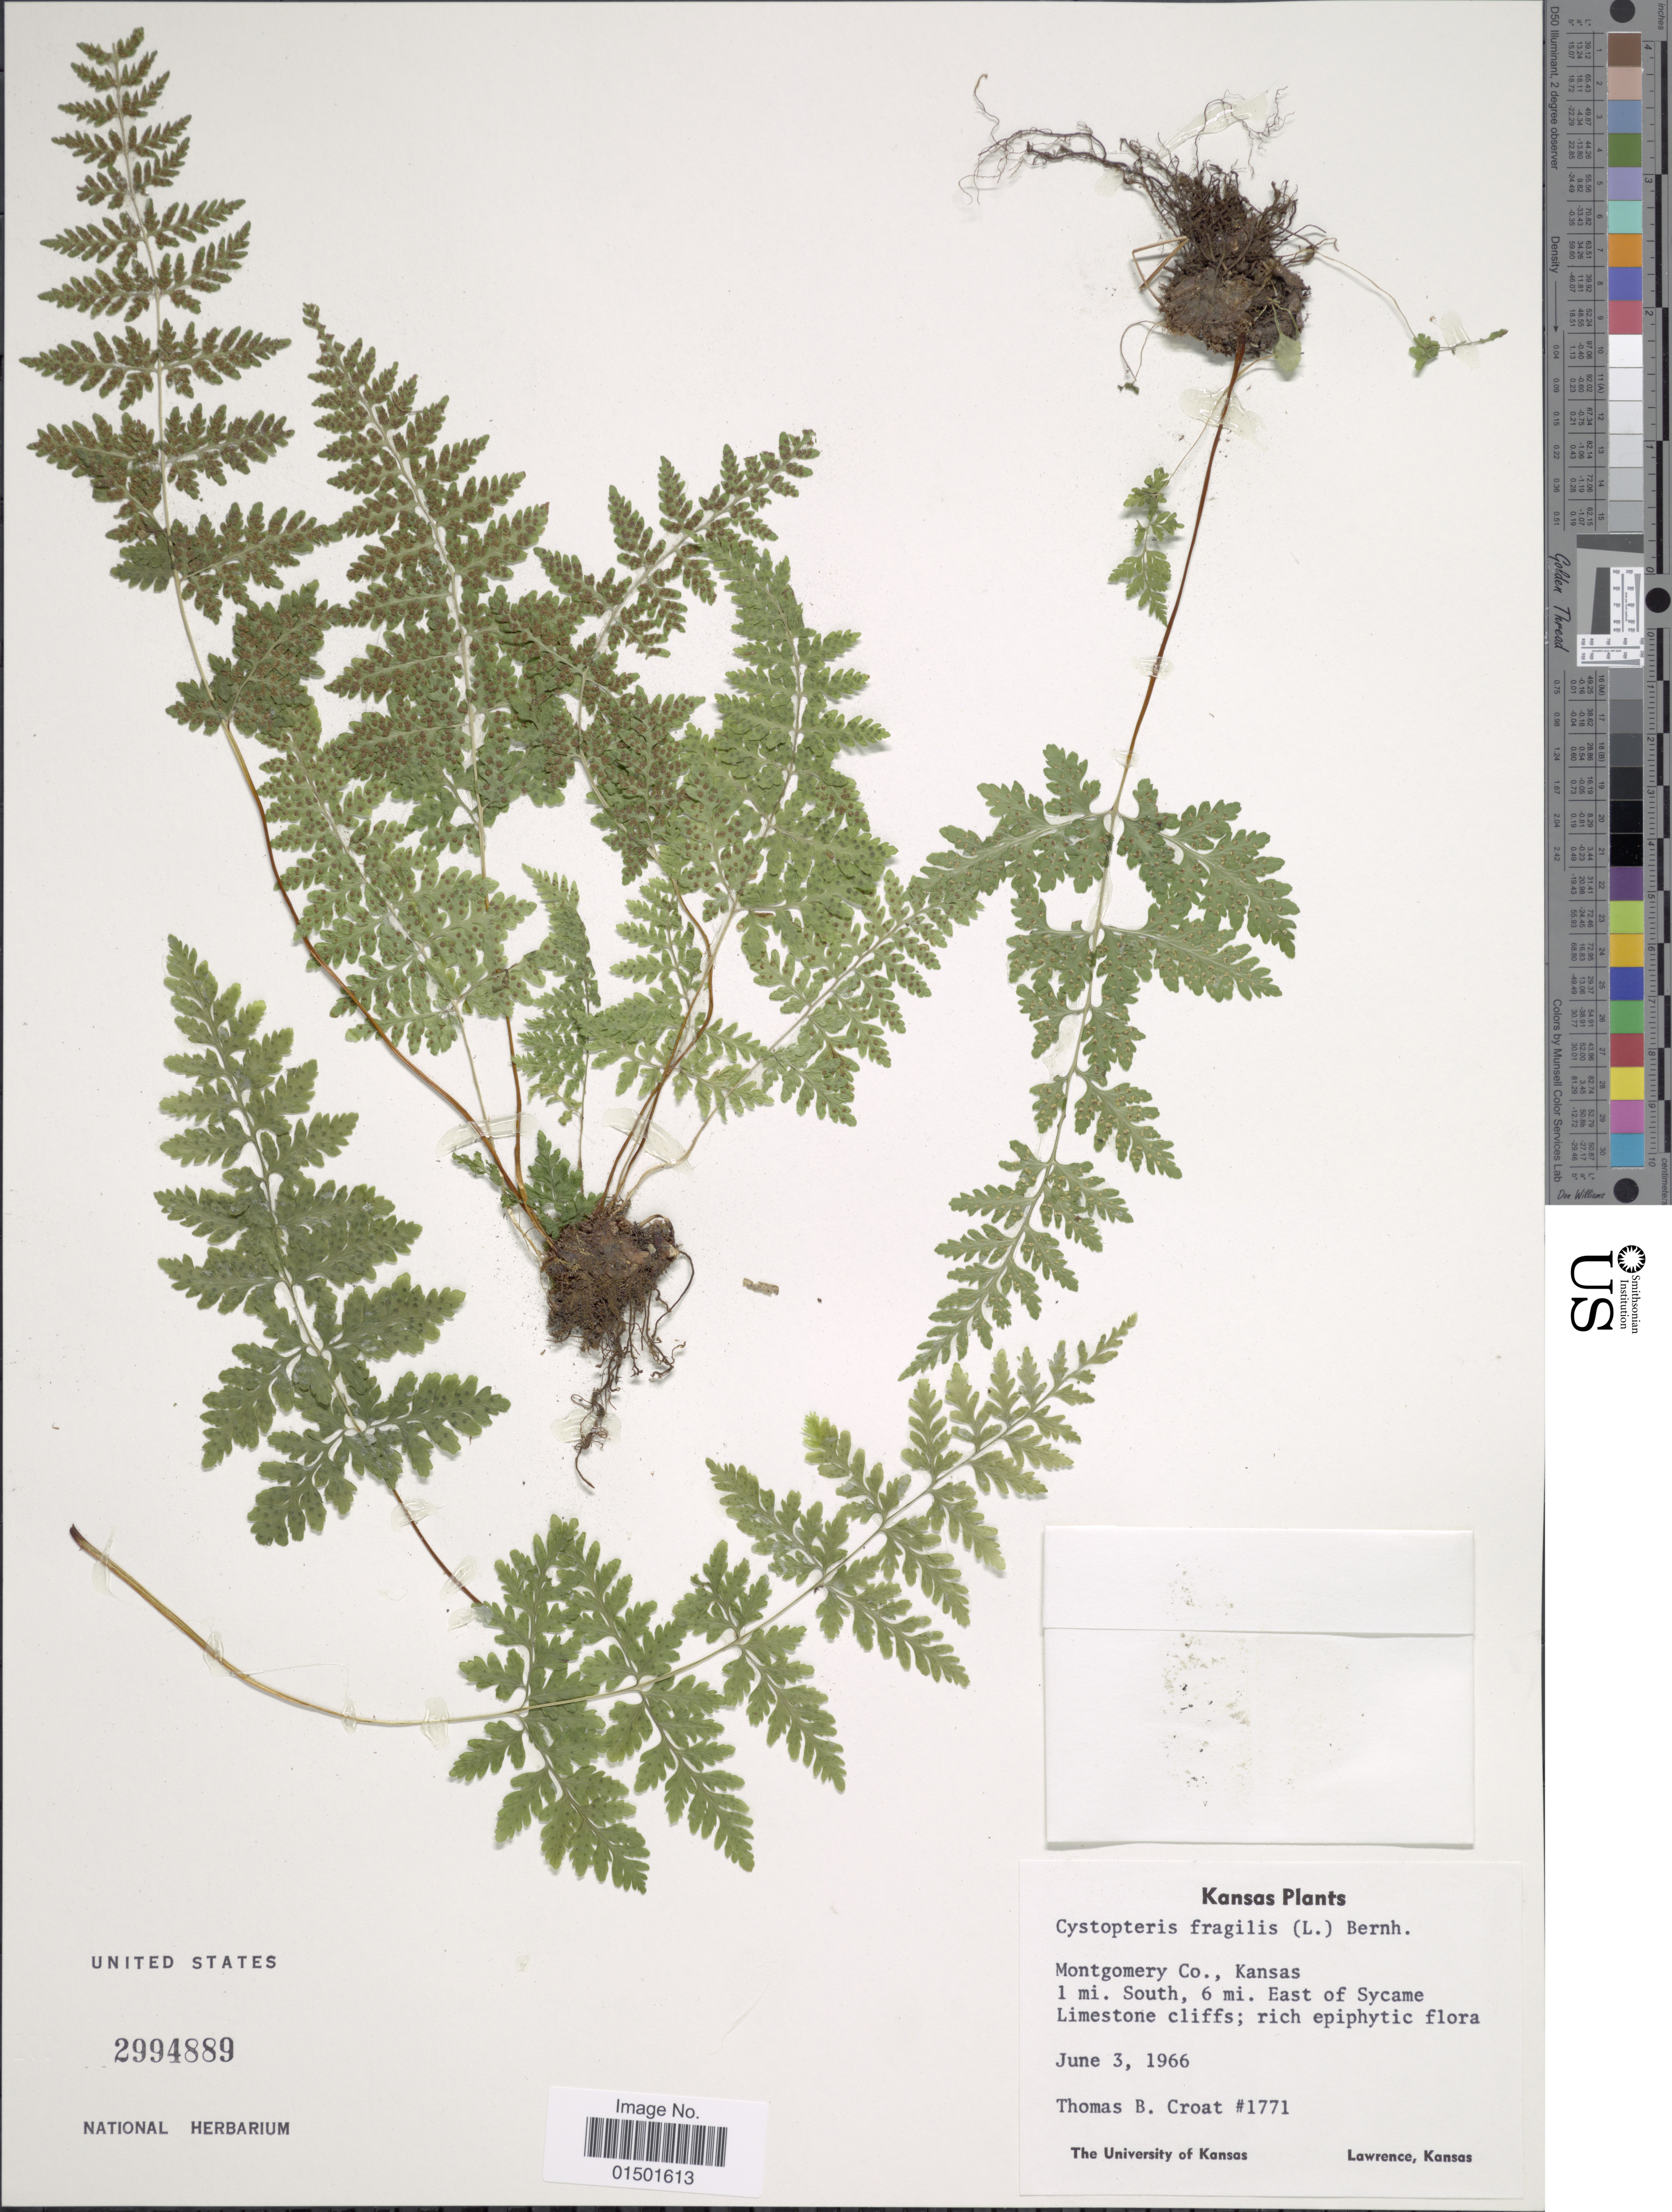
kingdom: Plantae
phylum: Tracheophyta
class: Polypodiopsida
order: Polypodiales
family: Cystopteridaceae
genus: Cystopteris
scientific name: Cystopteris fragilis var. fragilis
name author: (L.) Bernh.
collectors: T. B. Croat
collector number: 1771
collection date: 1966-06-03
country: United States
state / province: Kansas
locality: Montgomery Co., 1 mi. South, 6 mi. East of Sycame Limestone cliffs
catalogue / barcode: US 2994889